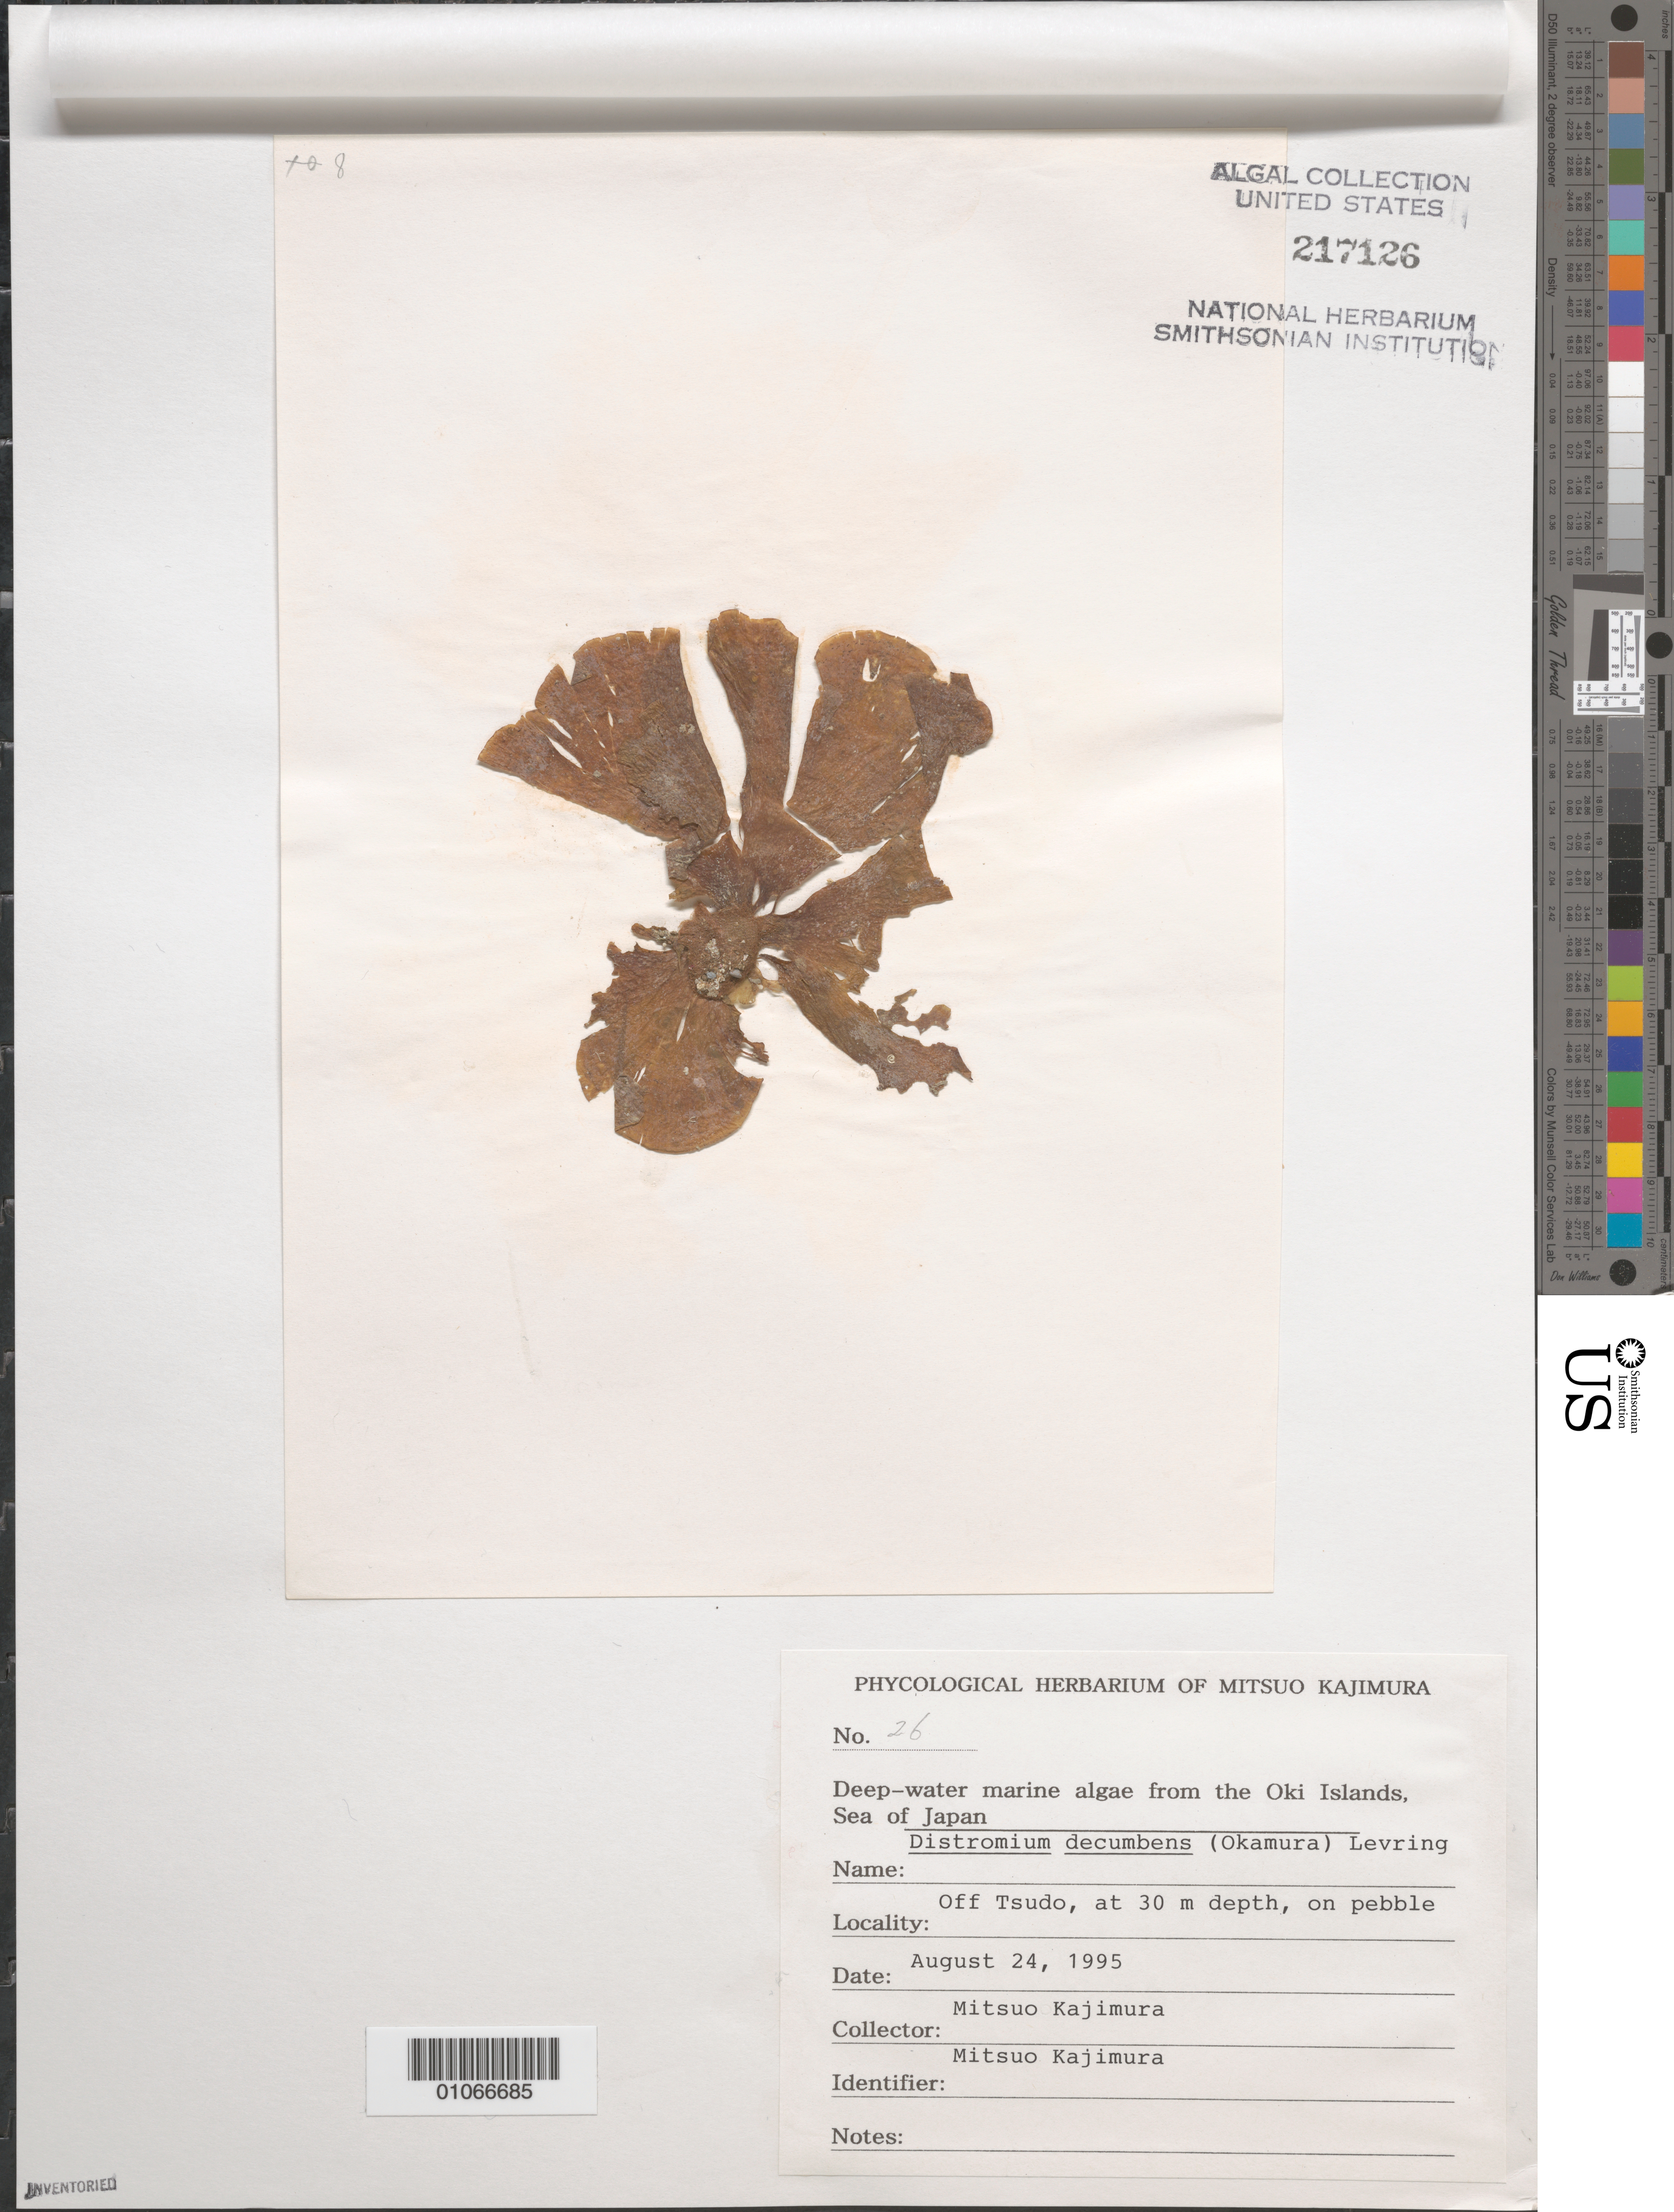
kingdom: Chromista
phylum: Ochrophyta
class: Phaeophyceae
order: Dictyotales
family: Dictyotaceae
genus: Distromium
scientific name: Distromium decumbens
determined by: Kajimura, Mitsuo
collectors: M. Kajimura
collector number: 26 & specimen 8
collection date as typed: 24 Aug 1995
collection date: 1995-08-24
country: Japan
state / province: Simane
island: Oki Is.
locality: Off Tsudo [village], Sea of Japan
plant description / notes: Phycologial Herbarium of Mitsuo Kajimura, Deep-water marine algae from the Oki Islands, Sea of Japan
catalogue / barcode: US 217126